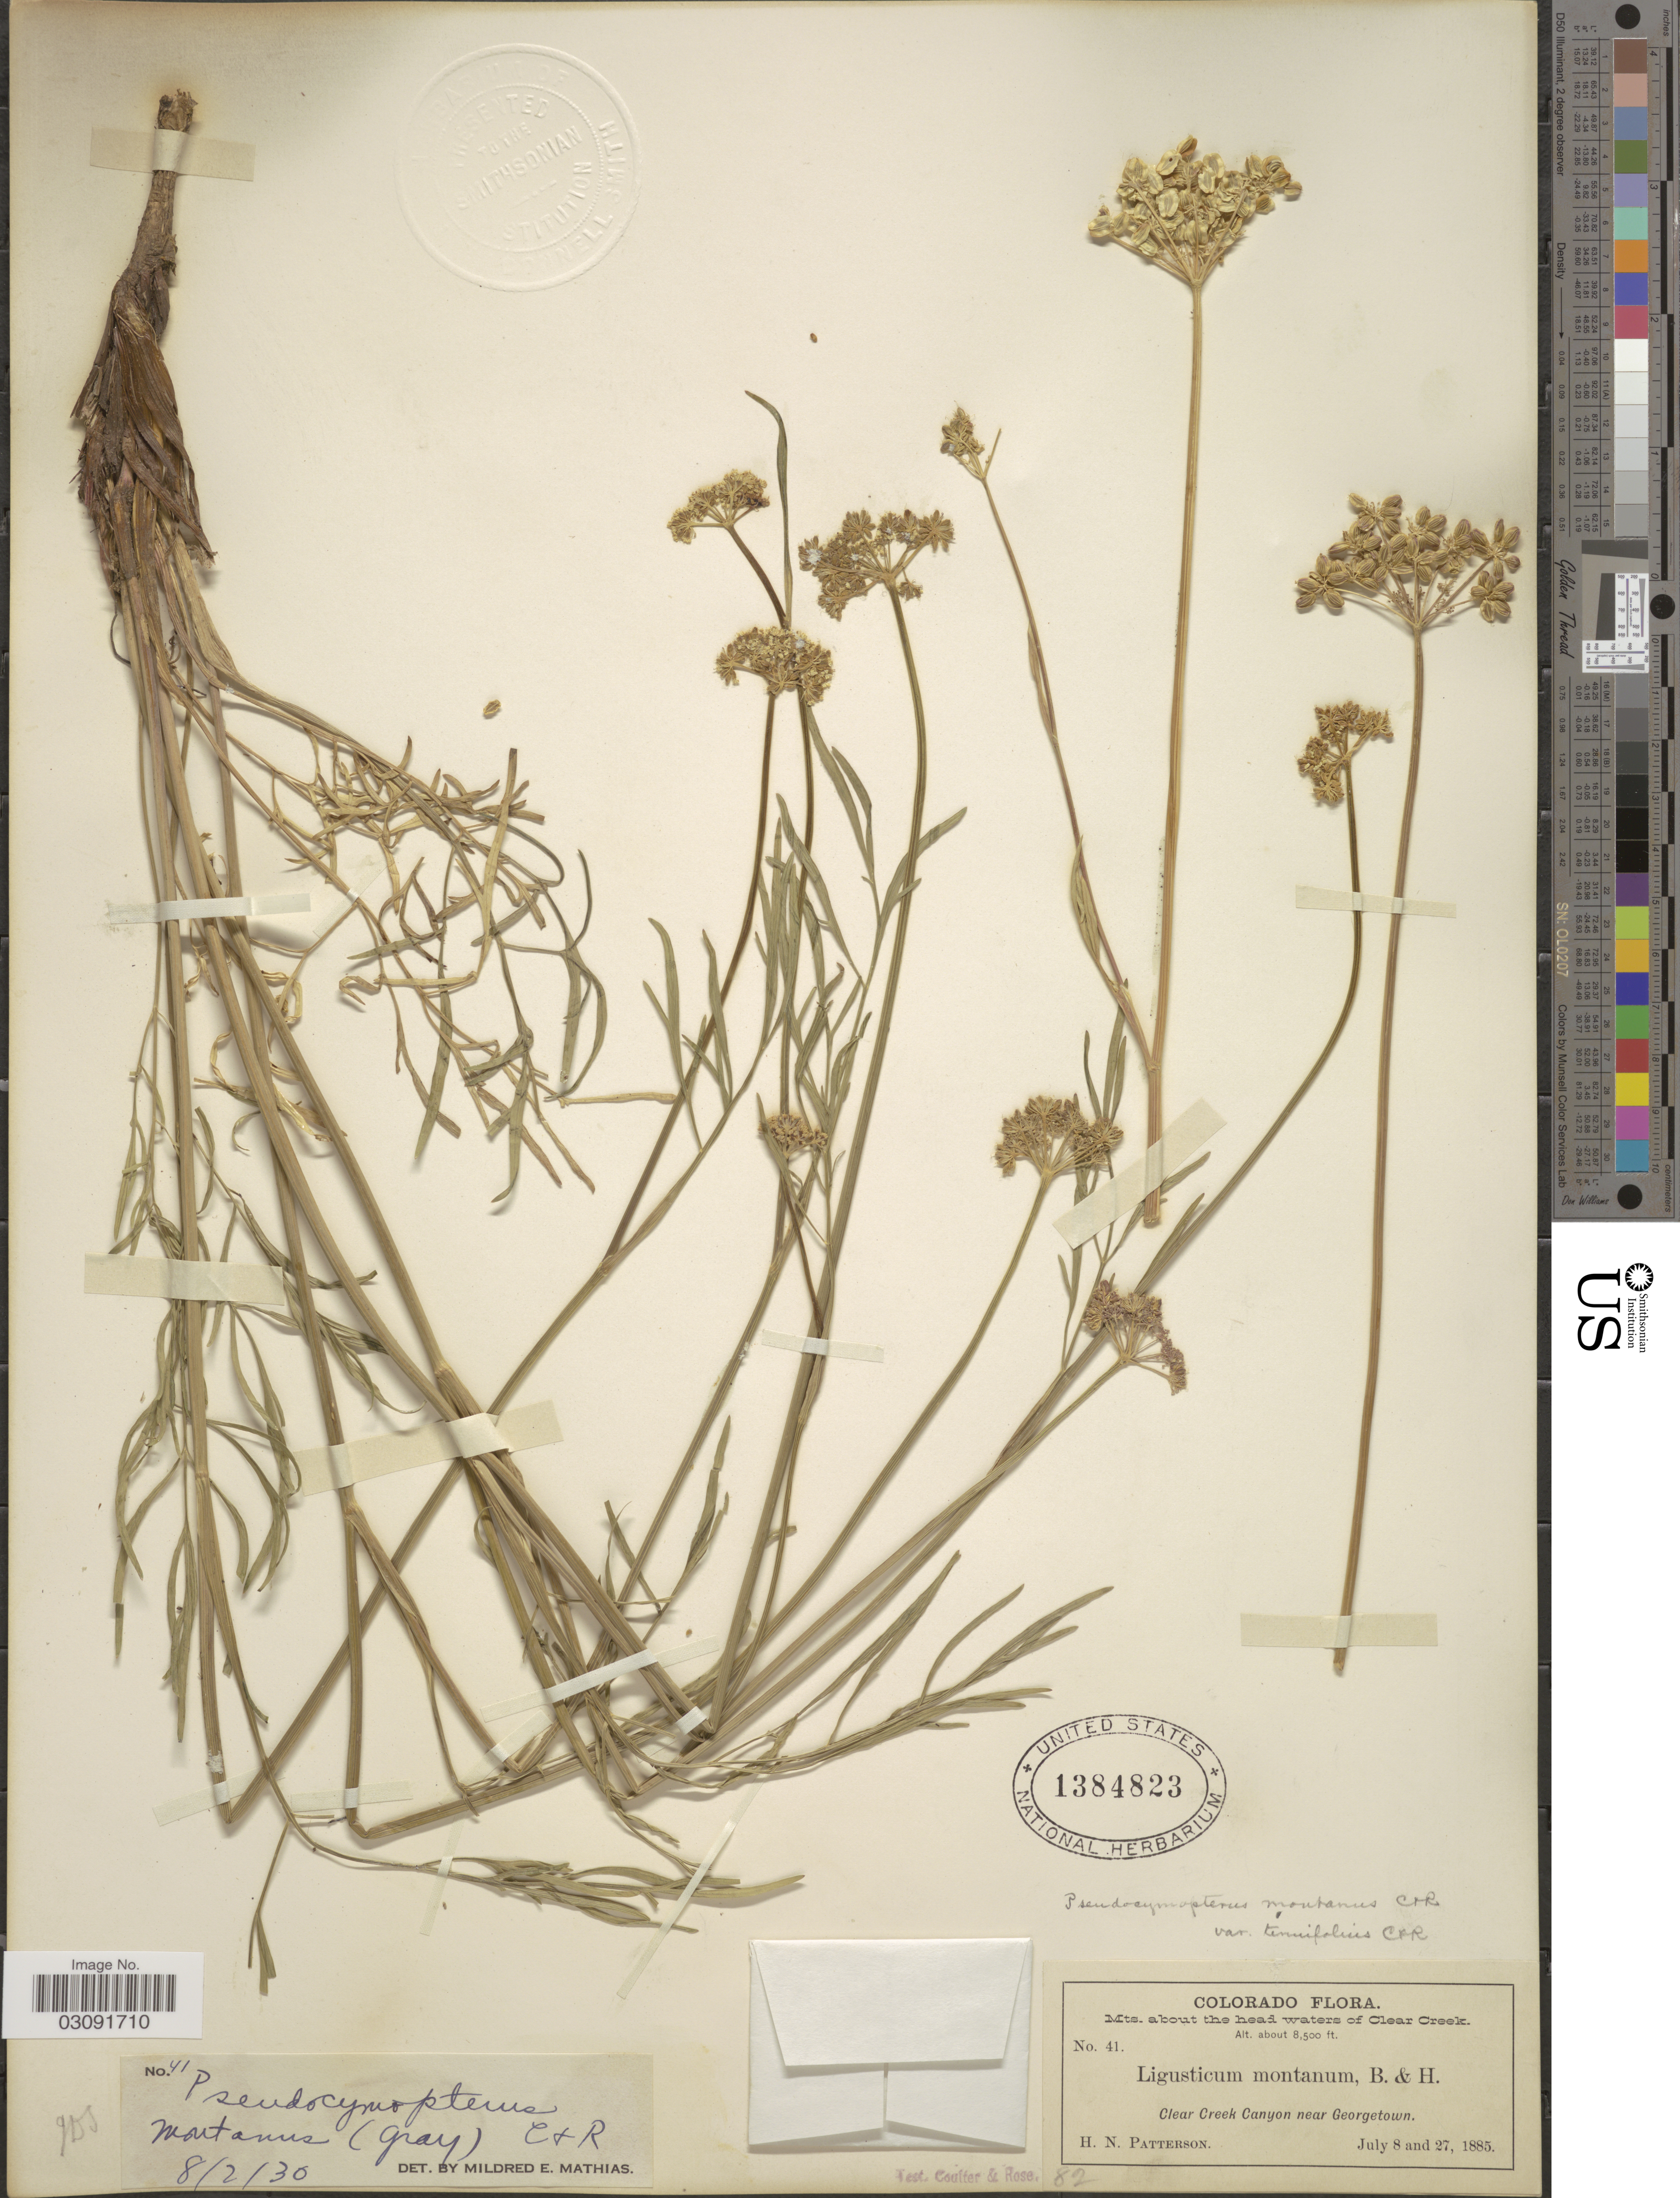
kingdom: Plantae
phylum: Tracheophyta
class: Magnoliopsida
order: Apiales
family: Apiaceae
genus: Pseudocymopterus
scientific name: Pseudocymopterus montanus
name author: (A. Gray) J.M. Coult. & Rose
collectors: H. N. Patterson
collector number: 41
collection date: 1885-07-08/1885-07-27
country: United States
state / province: Colorado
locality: Mts. about the head waters of Clear Creek, Clear Creek Canyon near Georgetown.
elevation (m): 2591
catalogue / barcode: US 1384823